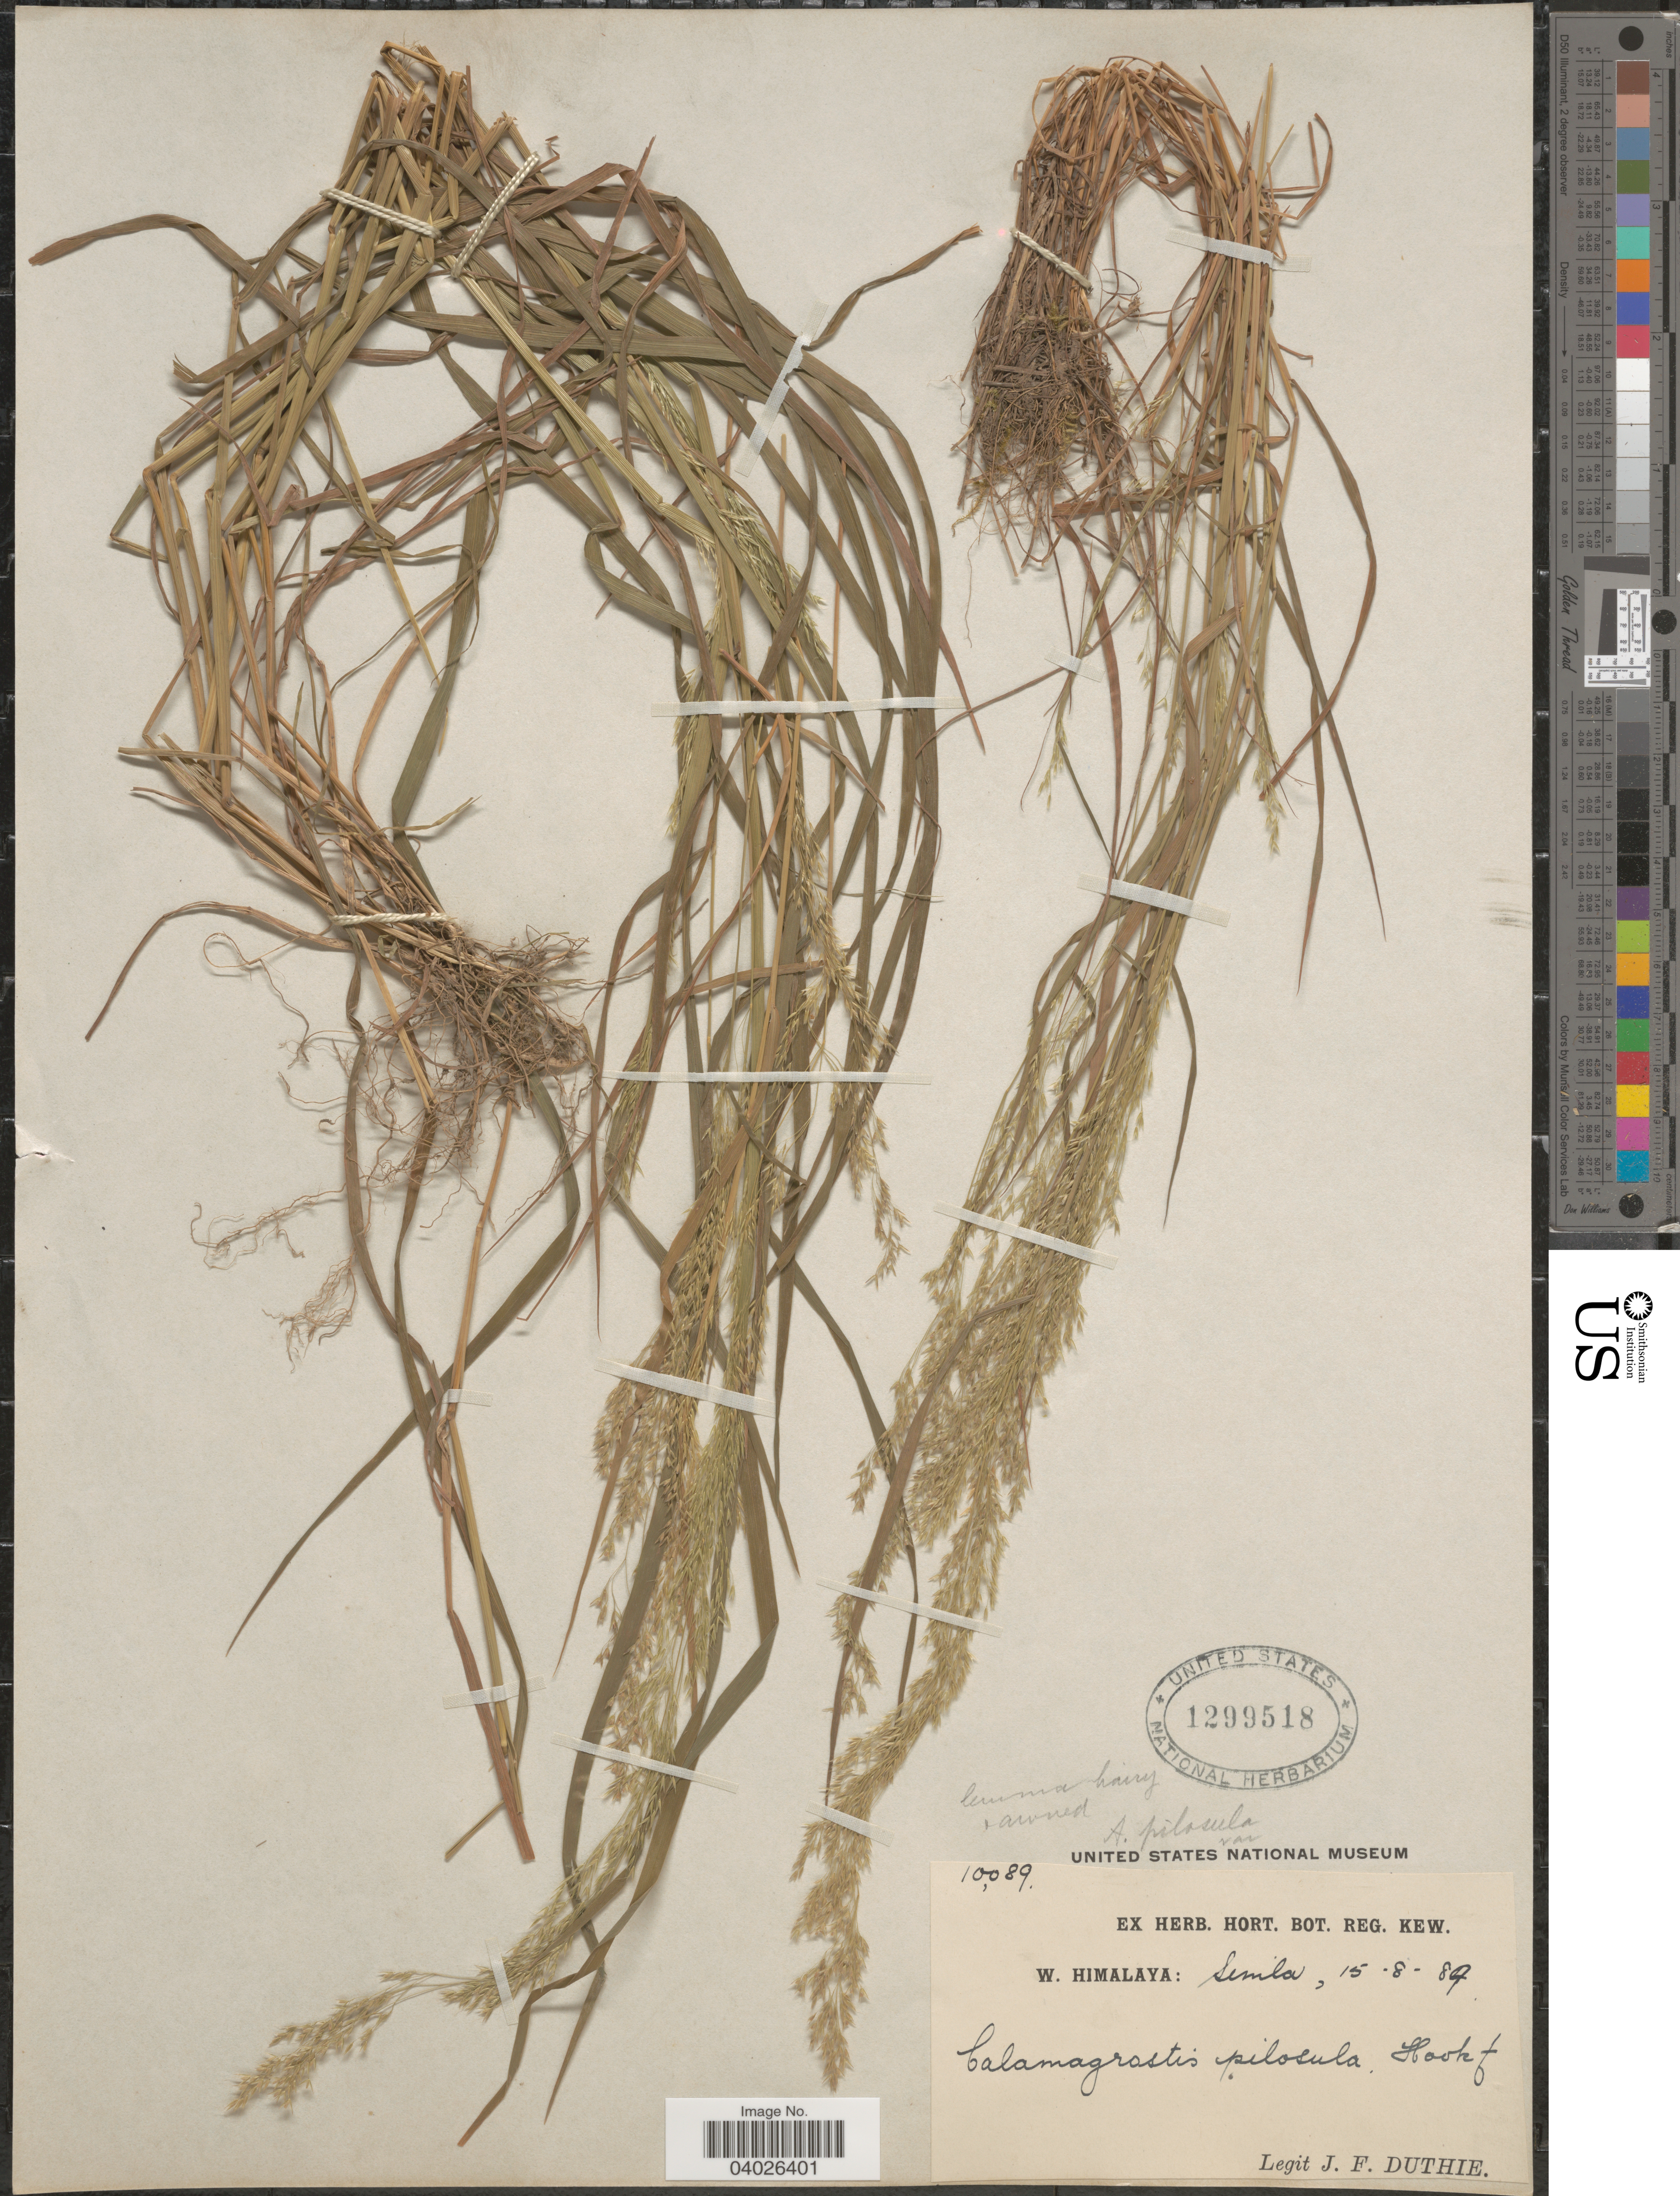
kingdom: Plantae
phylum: Tracheophyta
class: Liliopsida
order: Poales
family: Poaceae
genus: Agrostis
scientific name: Agrostis pilosula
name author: Trin.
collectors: J. F. Duthie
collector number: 10089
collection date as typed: Transcribed d/m/y: 15/8/87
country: India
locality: W. Himalaya: Simla.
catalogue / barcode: US 1299518